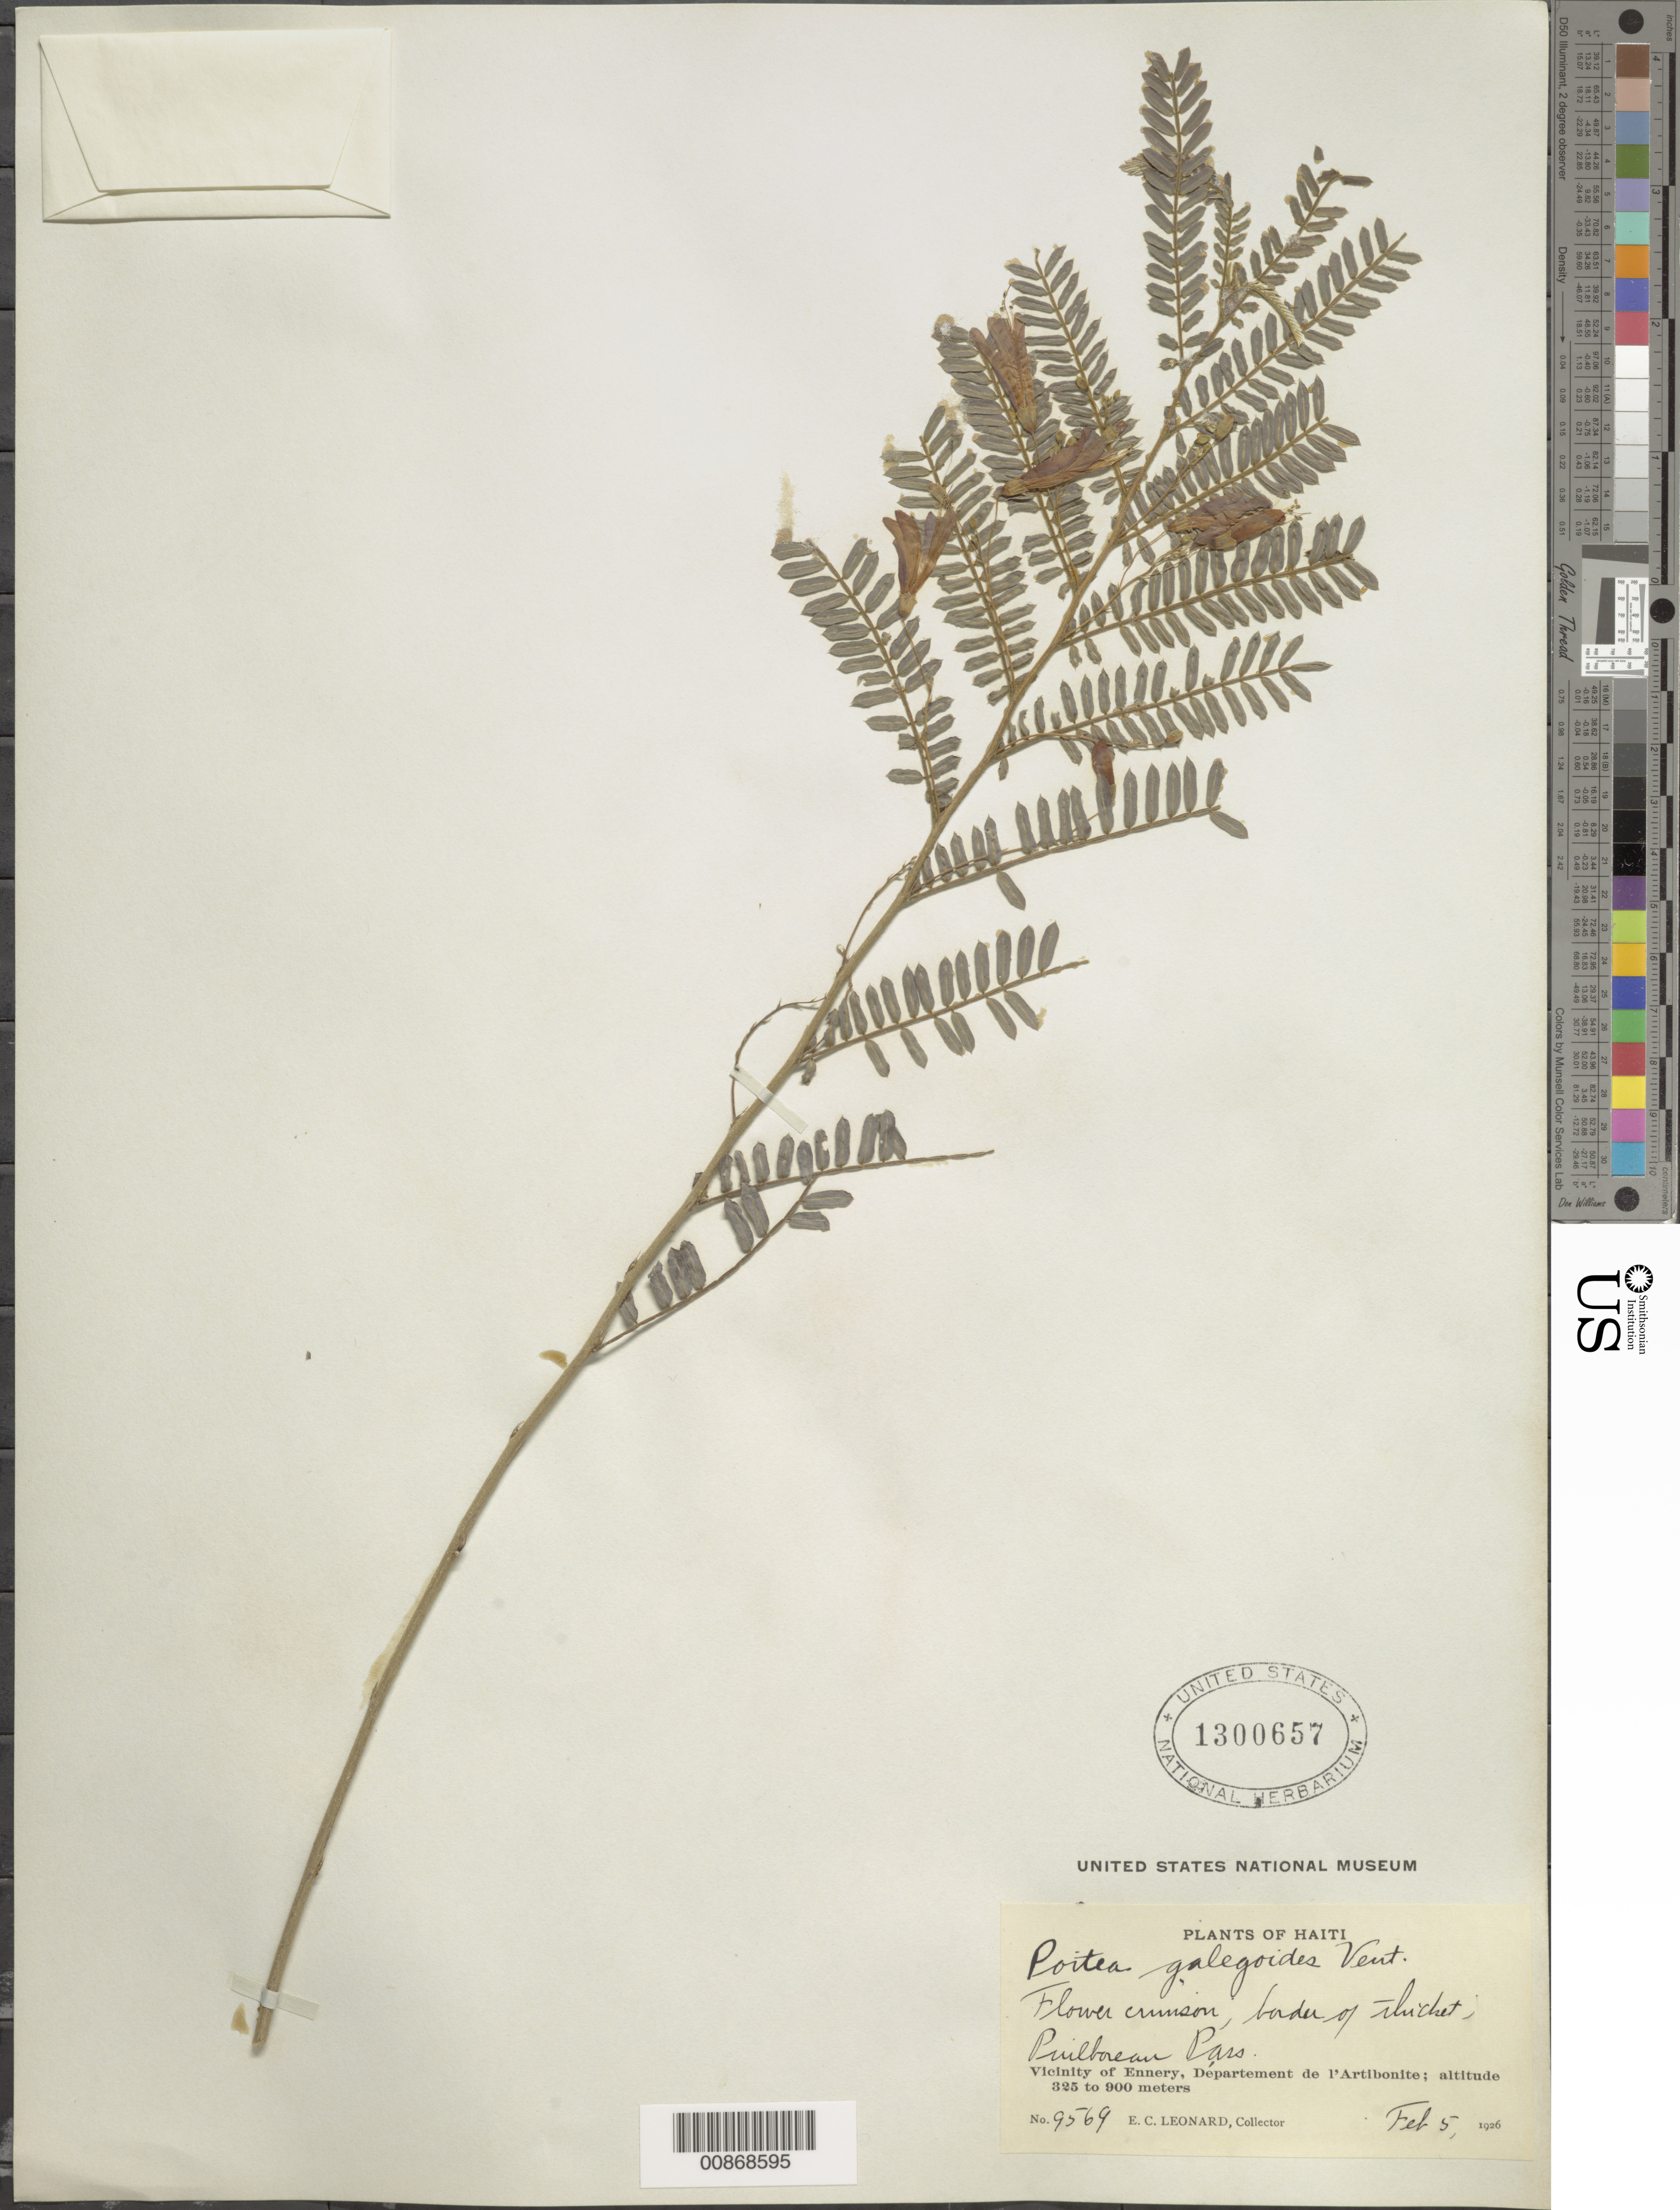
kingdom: Plantae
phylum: Tracheophyta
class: Magnoliopsida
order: Fabales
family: Fabaceae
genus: Poitea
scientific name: Poitea galegoides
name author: Vent.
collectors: E. C. Leonard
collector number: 9569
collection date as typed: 05 Feb 1926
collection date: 1926-02-05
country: Haiti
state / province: Artibonite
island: Hispaniola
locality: Vicinity of Ennery, Puilboreau Pass.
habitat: Border of thicket.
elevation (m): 325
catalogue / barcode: US 1300657